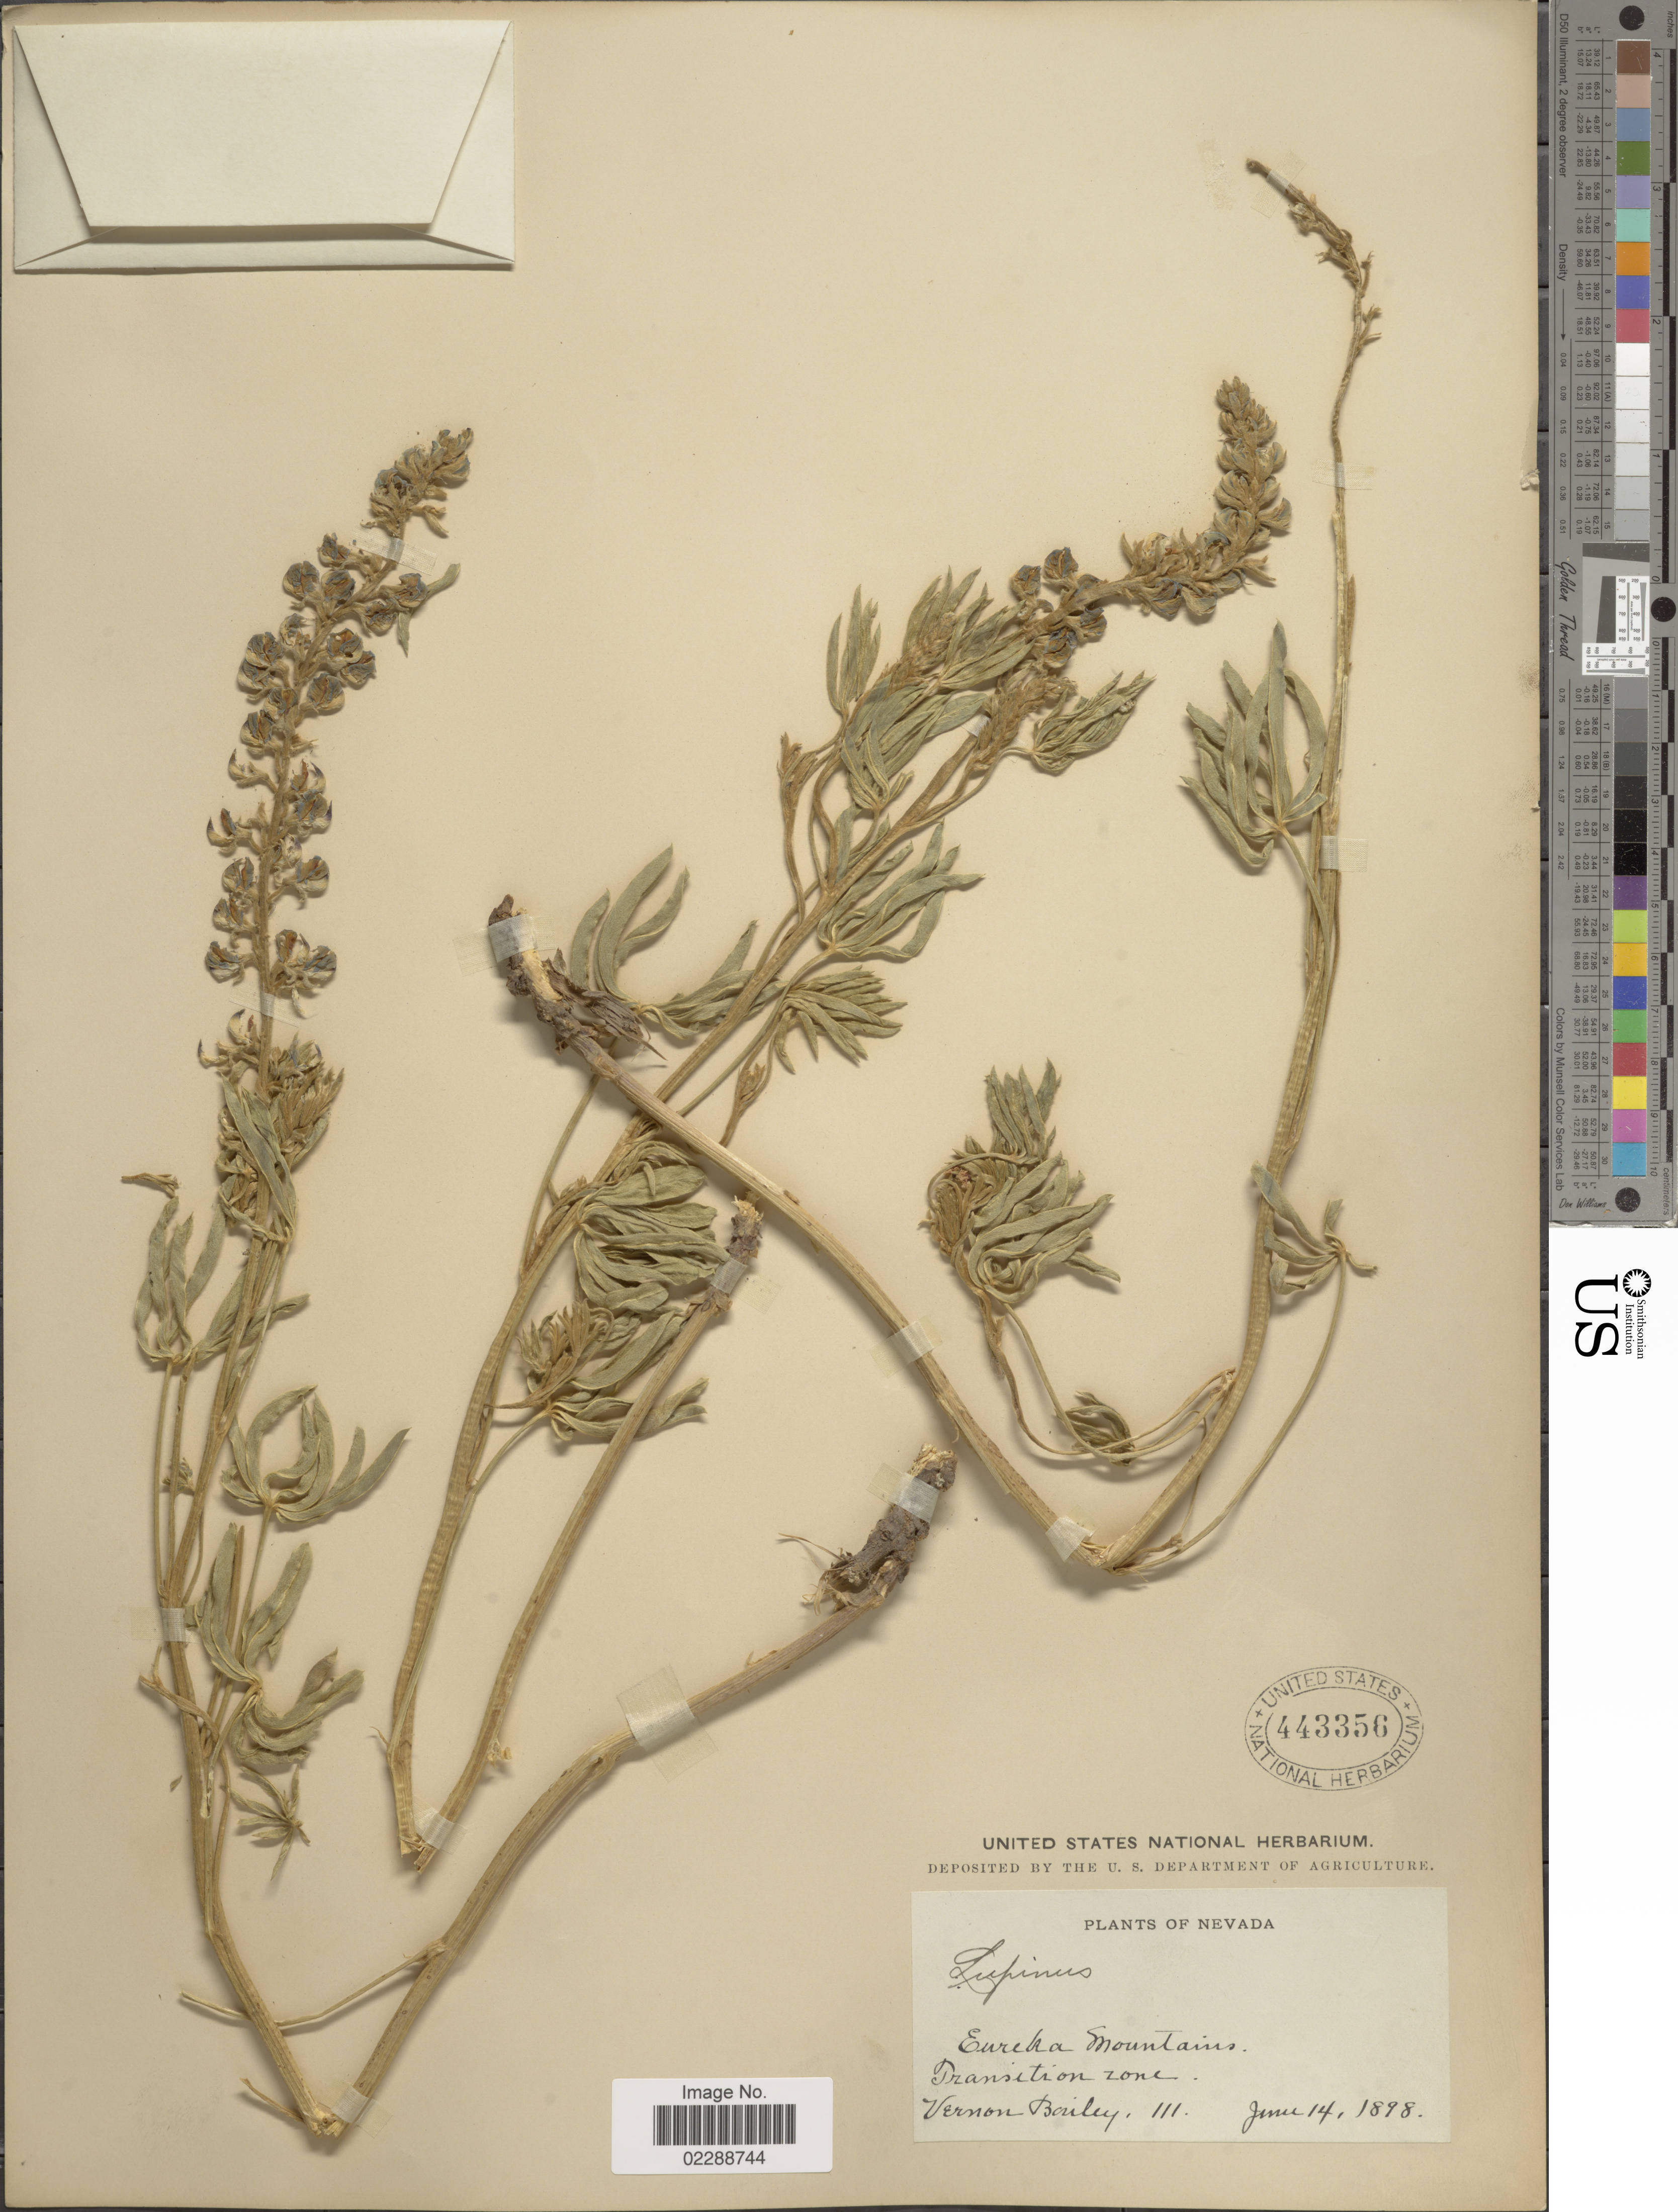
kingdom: Plantae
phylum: Tracheophyta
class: Magnoliopsida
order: Fabales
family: Fabaceae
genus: Lupinus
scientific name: Lupinus sp.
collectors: V. O. Bailey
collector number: III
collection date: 1898-06-14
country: United States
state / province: Nevada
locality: Eureka Mountains, Transition zone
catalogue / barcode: US 443356